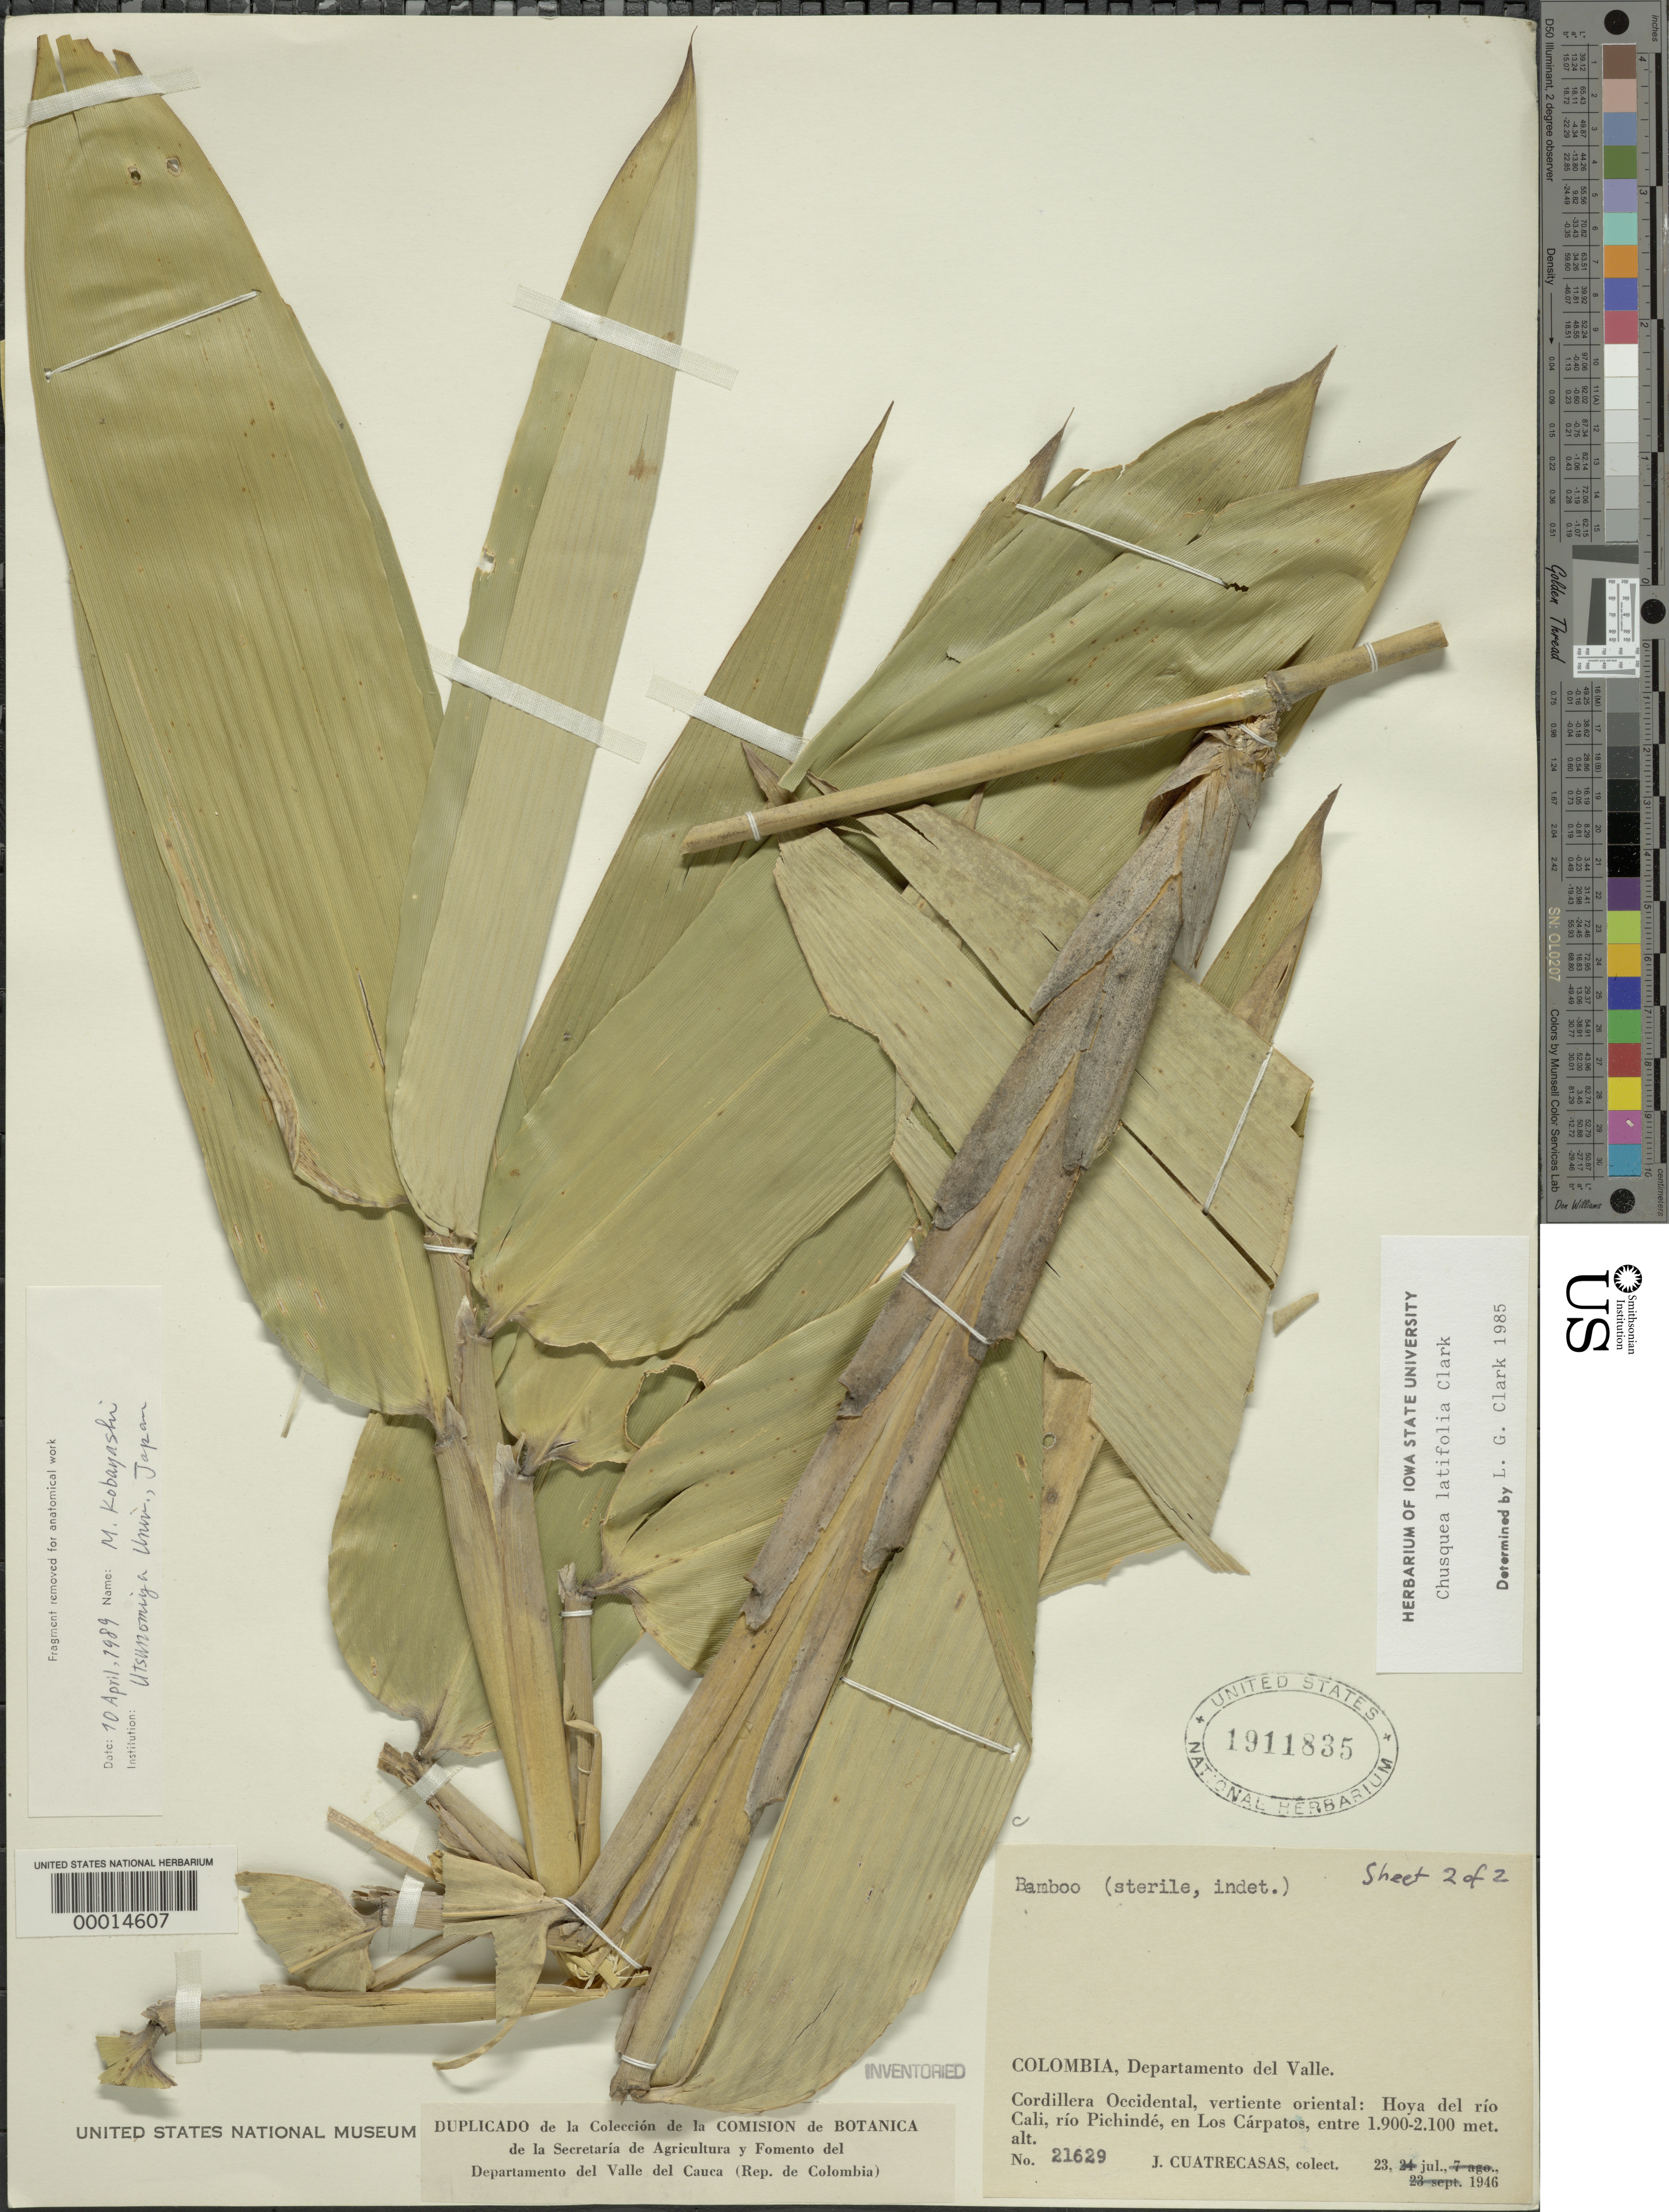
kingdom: Plantae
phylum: Tracheophyta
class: Liliopsida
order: Poales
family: Poaceae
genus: Chusquea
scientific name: Chusquea latifolia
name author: L.G. Clark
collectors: J. Cuatrecasas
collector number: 21629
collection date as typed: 23 Jul 1946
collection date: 1946-07-23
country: Colombia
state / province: Valle del Cauca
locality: Hoya del Rio Cali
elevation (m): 1900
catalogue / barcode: US 1911835